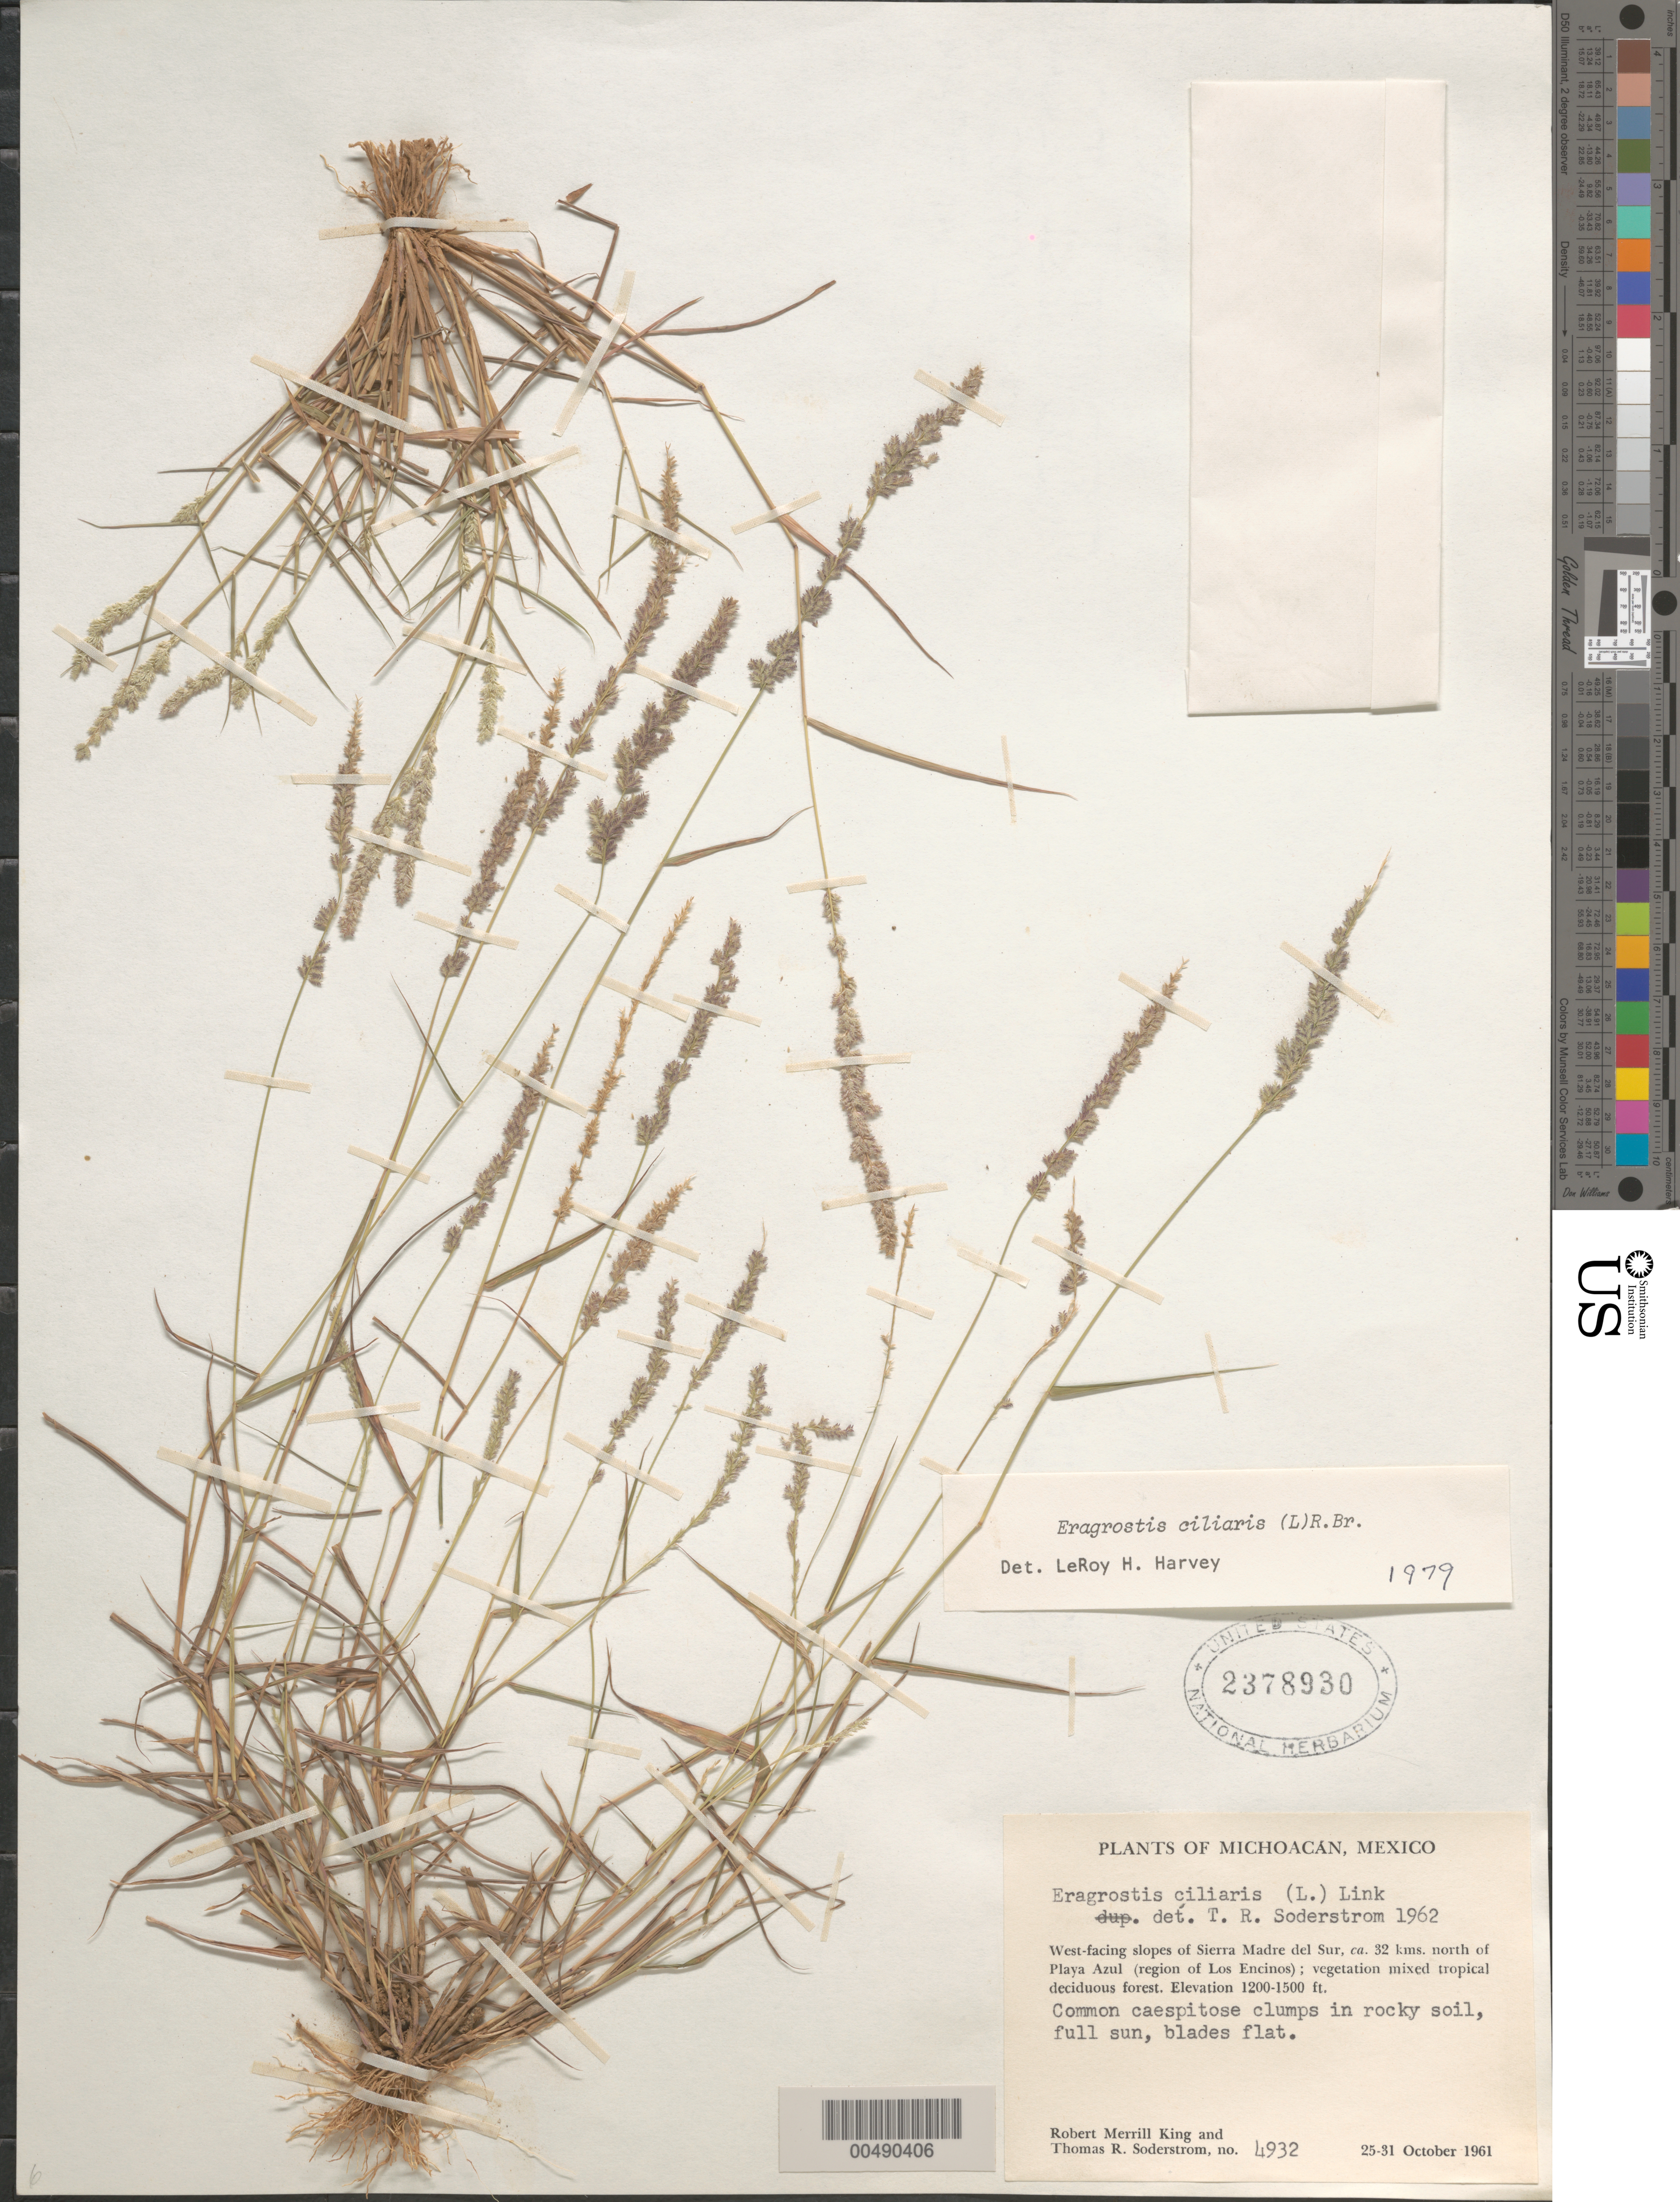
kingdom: Plantae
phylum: Tracheophyta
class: Liliopsida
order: Poales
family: Poaceae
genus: Eragrostis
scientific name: Eragrostis ciliaris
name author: (L.) R. Br.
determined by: Harvey, L. H.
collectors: R. M. King & T. R. Soderstrom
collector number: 4932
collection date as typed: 25 Oct 1961 to 31 Oct 1961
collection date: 1961-10-25/1961-10-31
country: Mexico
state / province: Michoacán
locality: W facing slopes of Sierra Madre del Sur, ca. 32 km N of Playa Azul (region of Los Encinos)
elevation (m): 366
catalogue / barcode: US 2378930